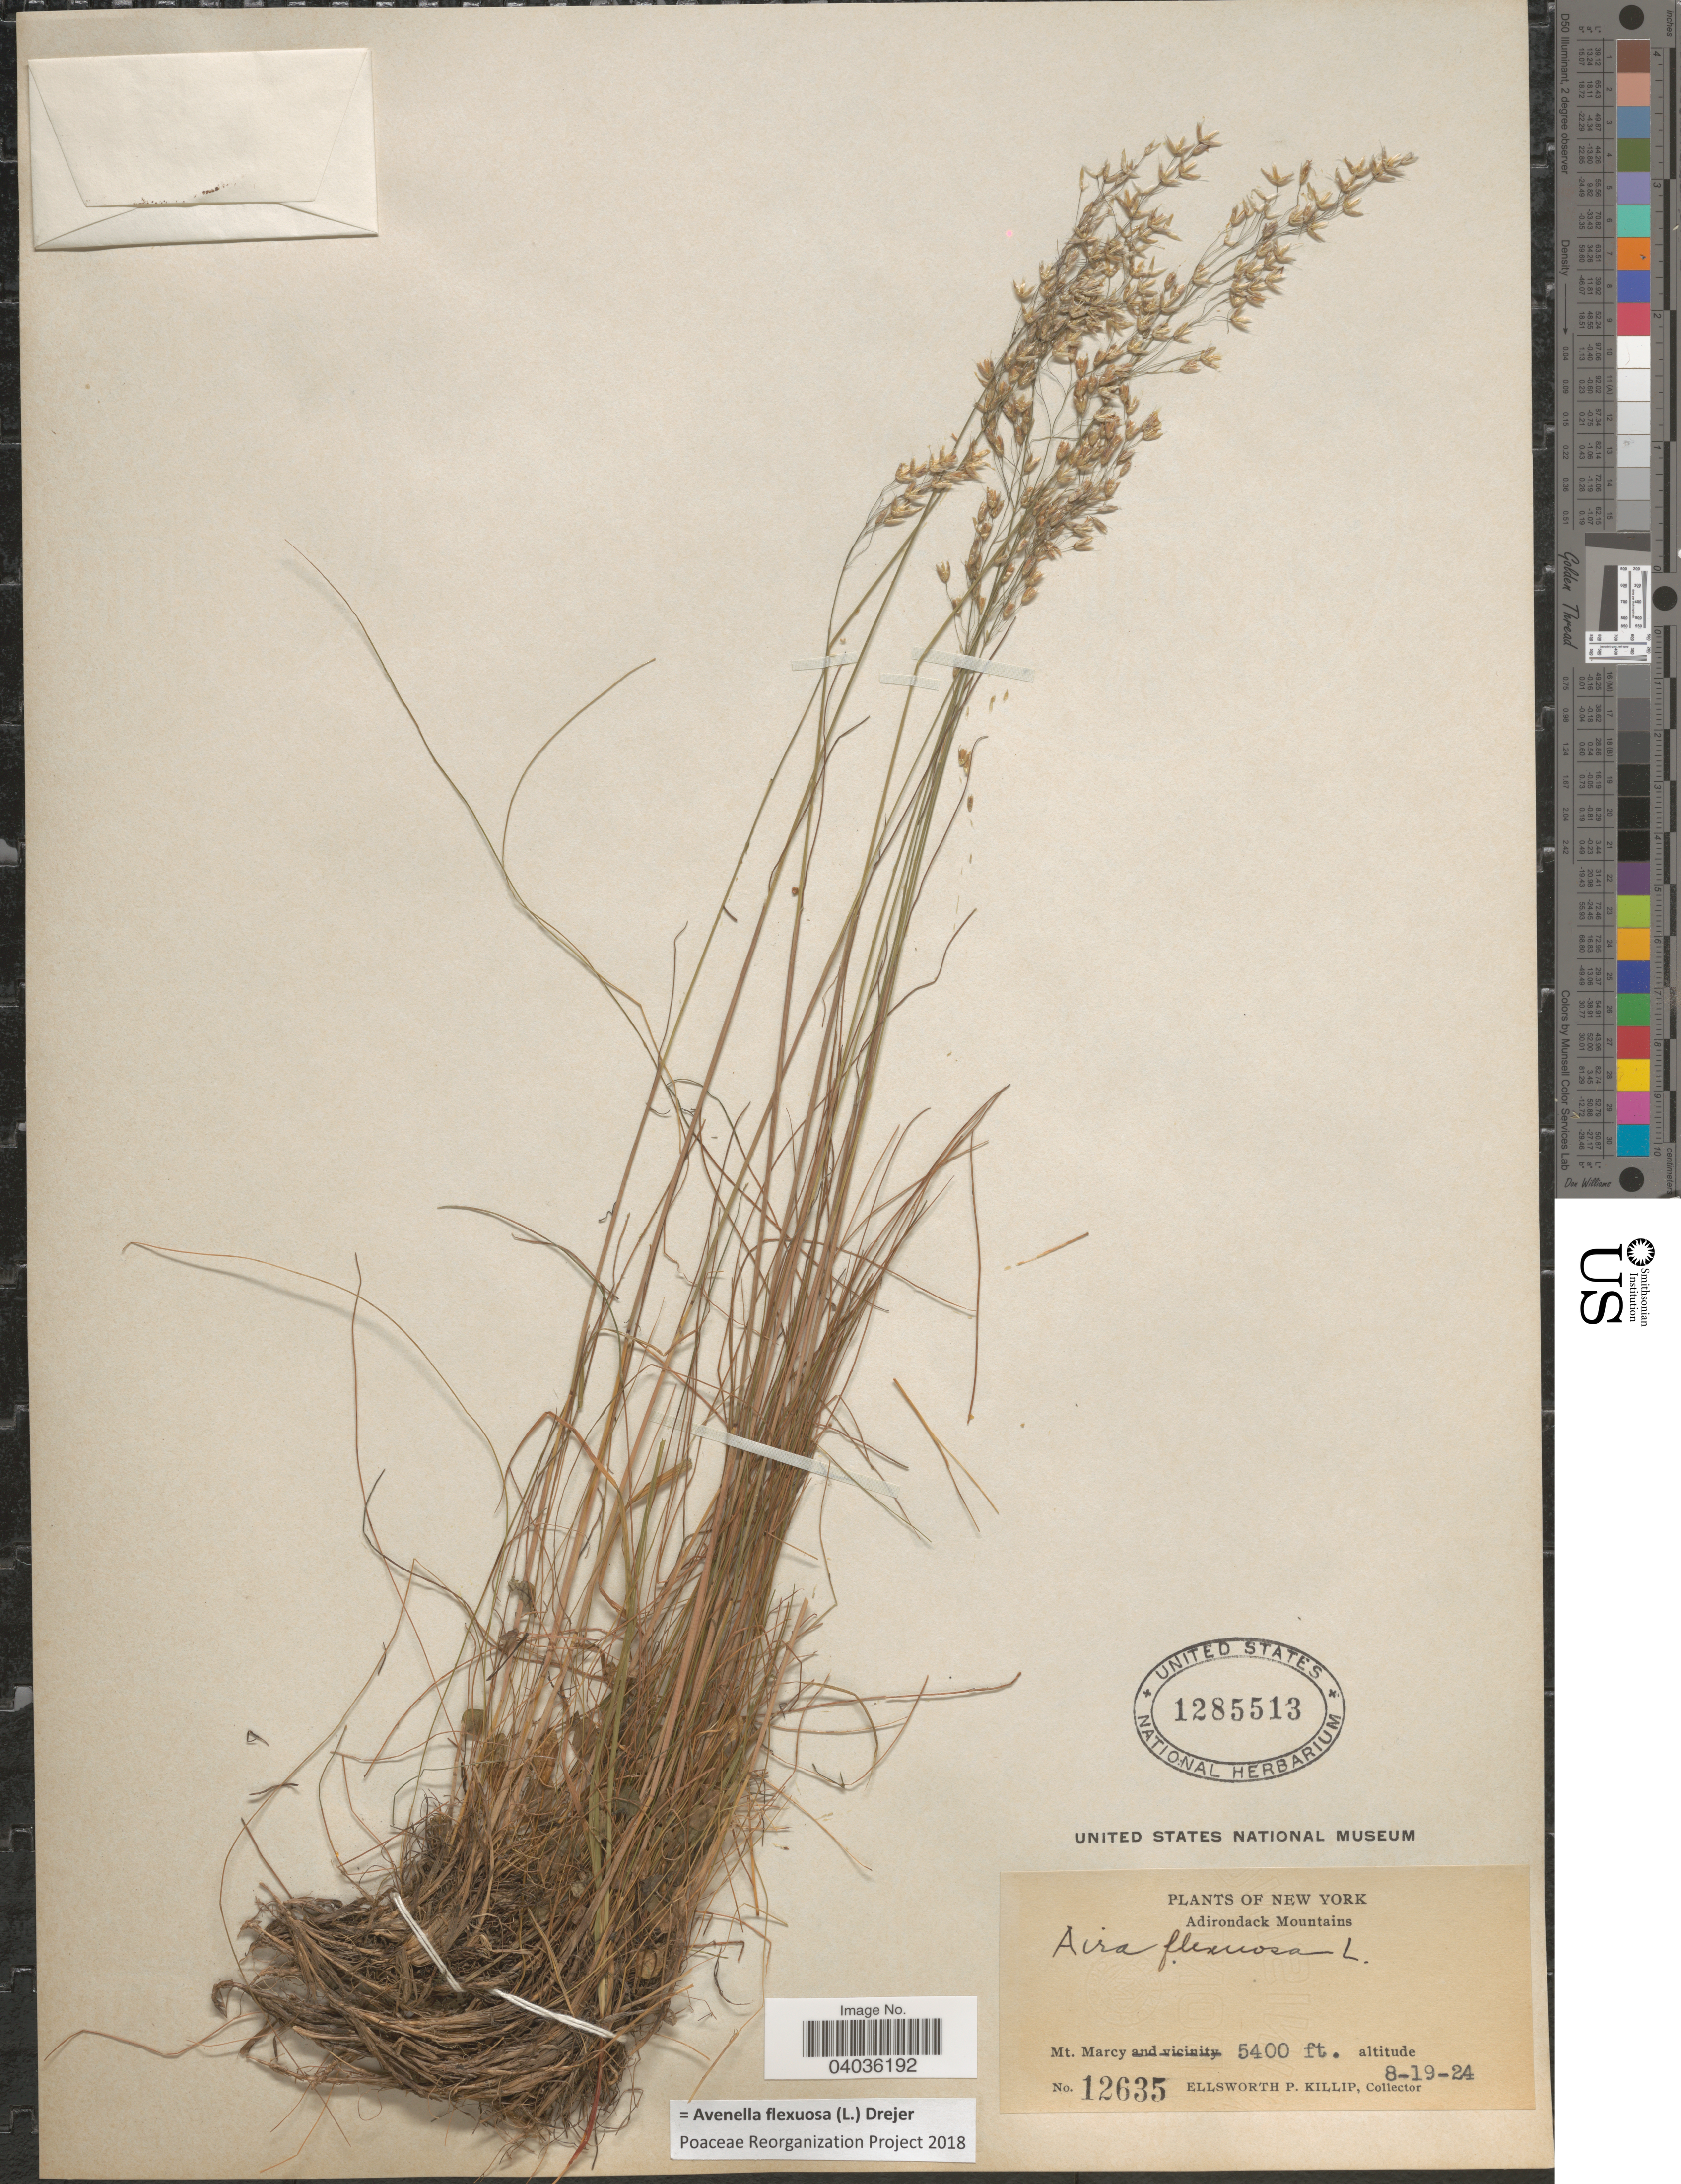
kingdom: Plantae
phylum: Tracheophyta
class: Liliopsida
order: Poales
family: Poaceae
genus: Avenella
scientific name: Avenella flexuosa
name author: (L.) Drejer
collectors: E. P. Killip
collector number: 12635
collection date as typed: Transcribed d/m/y: 19/8/24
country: United States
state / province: New York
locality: Adirondack Mountains. Mt. Marcy.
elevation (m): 1646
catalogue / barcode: US 1285513